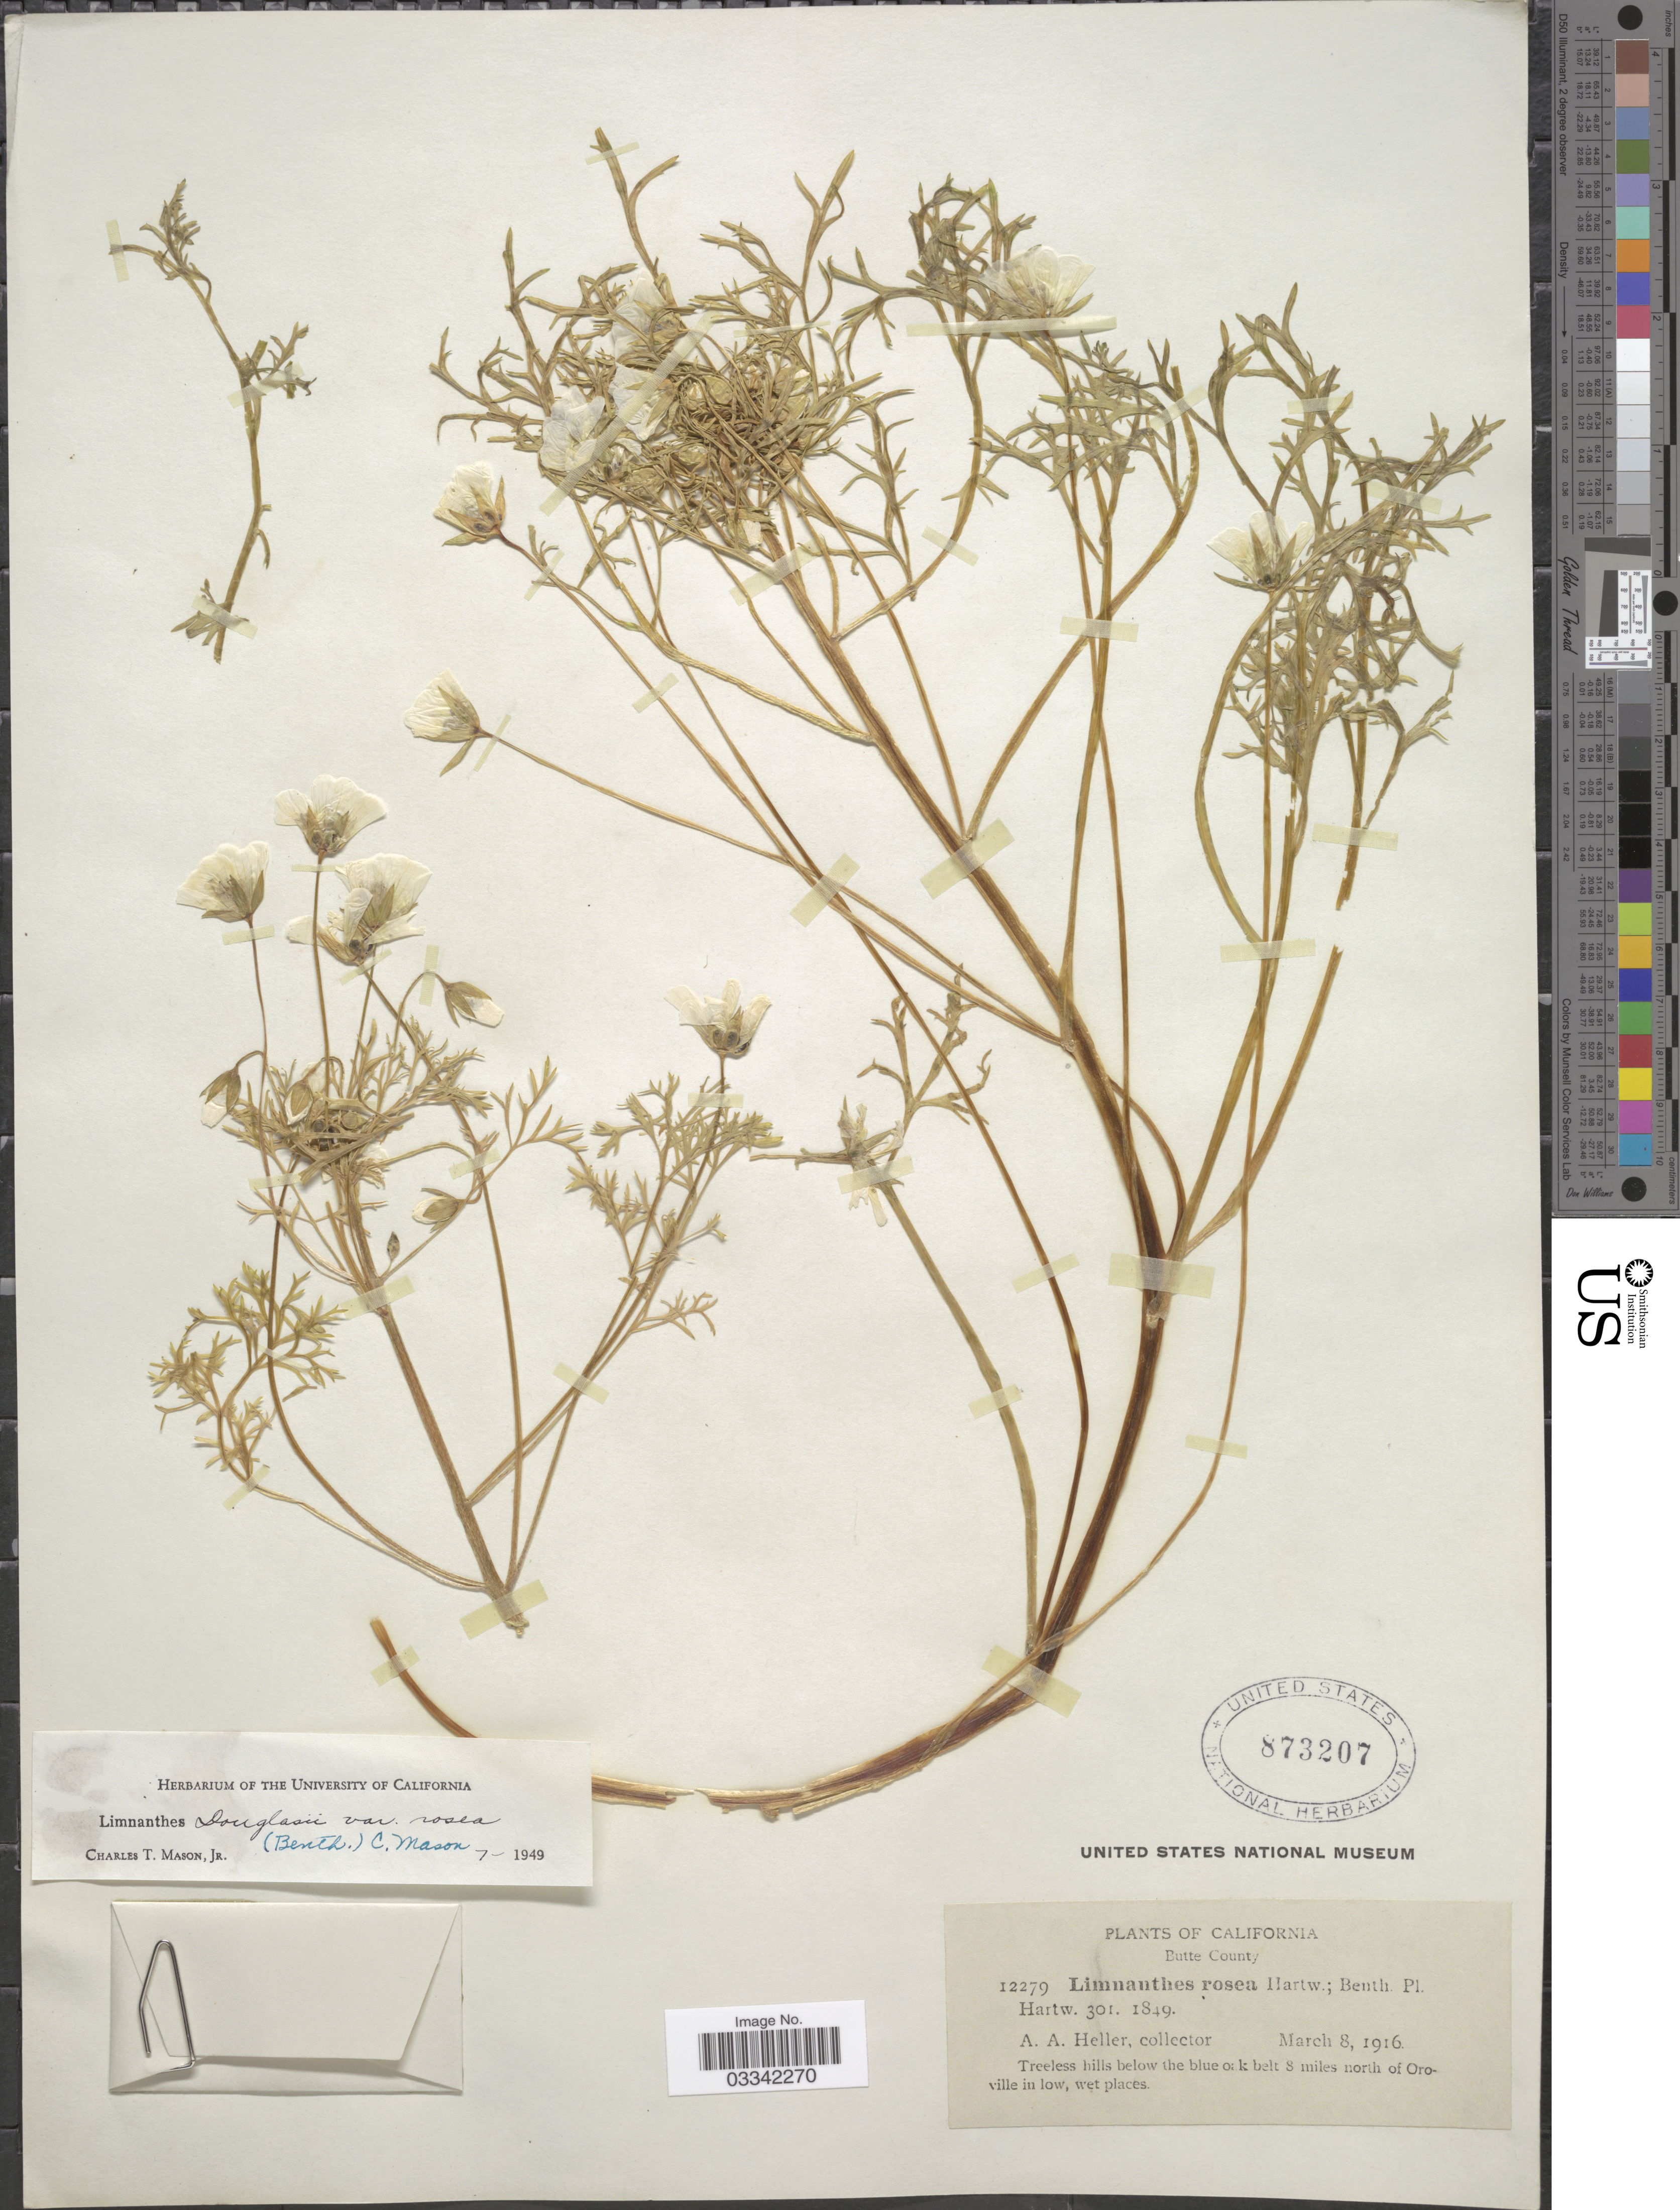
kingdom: Plantae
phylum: Tracheophyta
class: Magnoliopsida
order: Brassicales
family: Limnanthaceae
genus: Limnanthes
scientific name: Limnanthes douglasii var. rosea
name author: (Hartw. ex Benth.) Mason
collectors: A. A. Heller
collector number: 12279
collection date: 1916-03-08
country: United States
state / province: California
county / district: Butte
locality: Butte County. Treeless hills below the blue oak belt 8 miles north of Oroville.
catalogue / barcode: US 873207